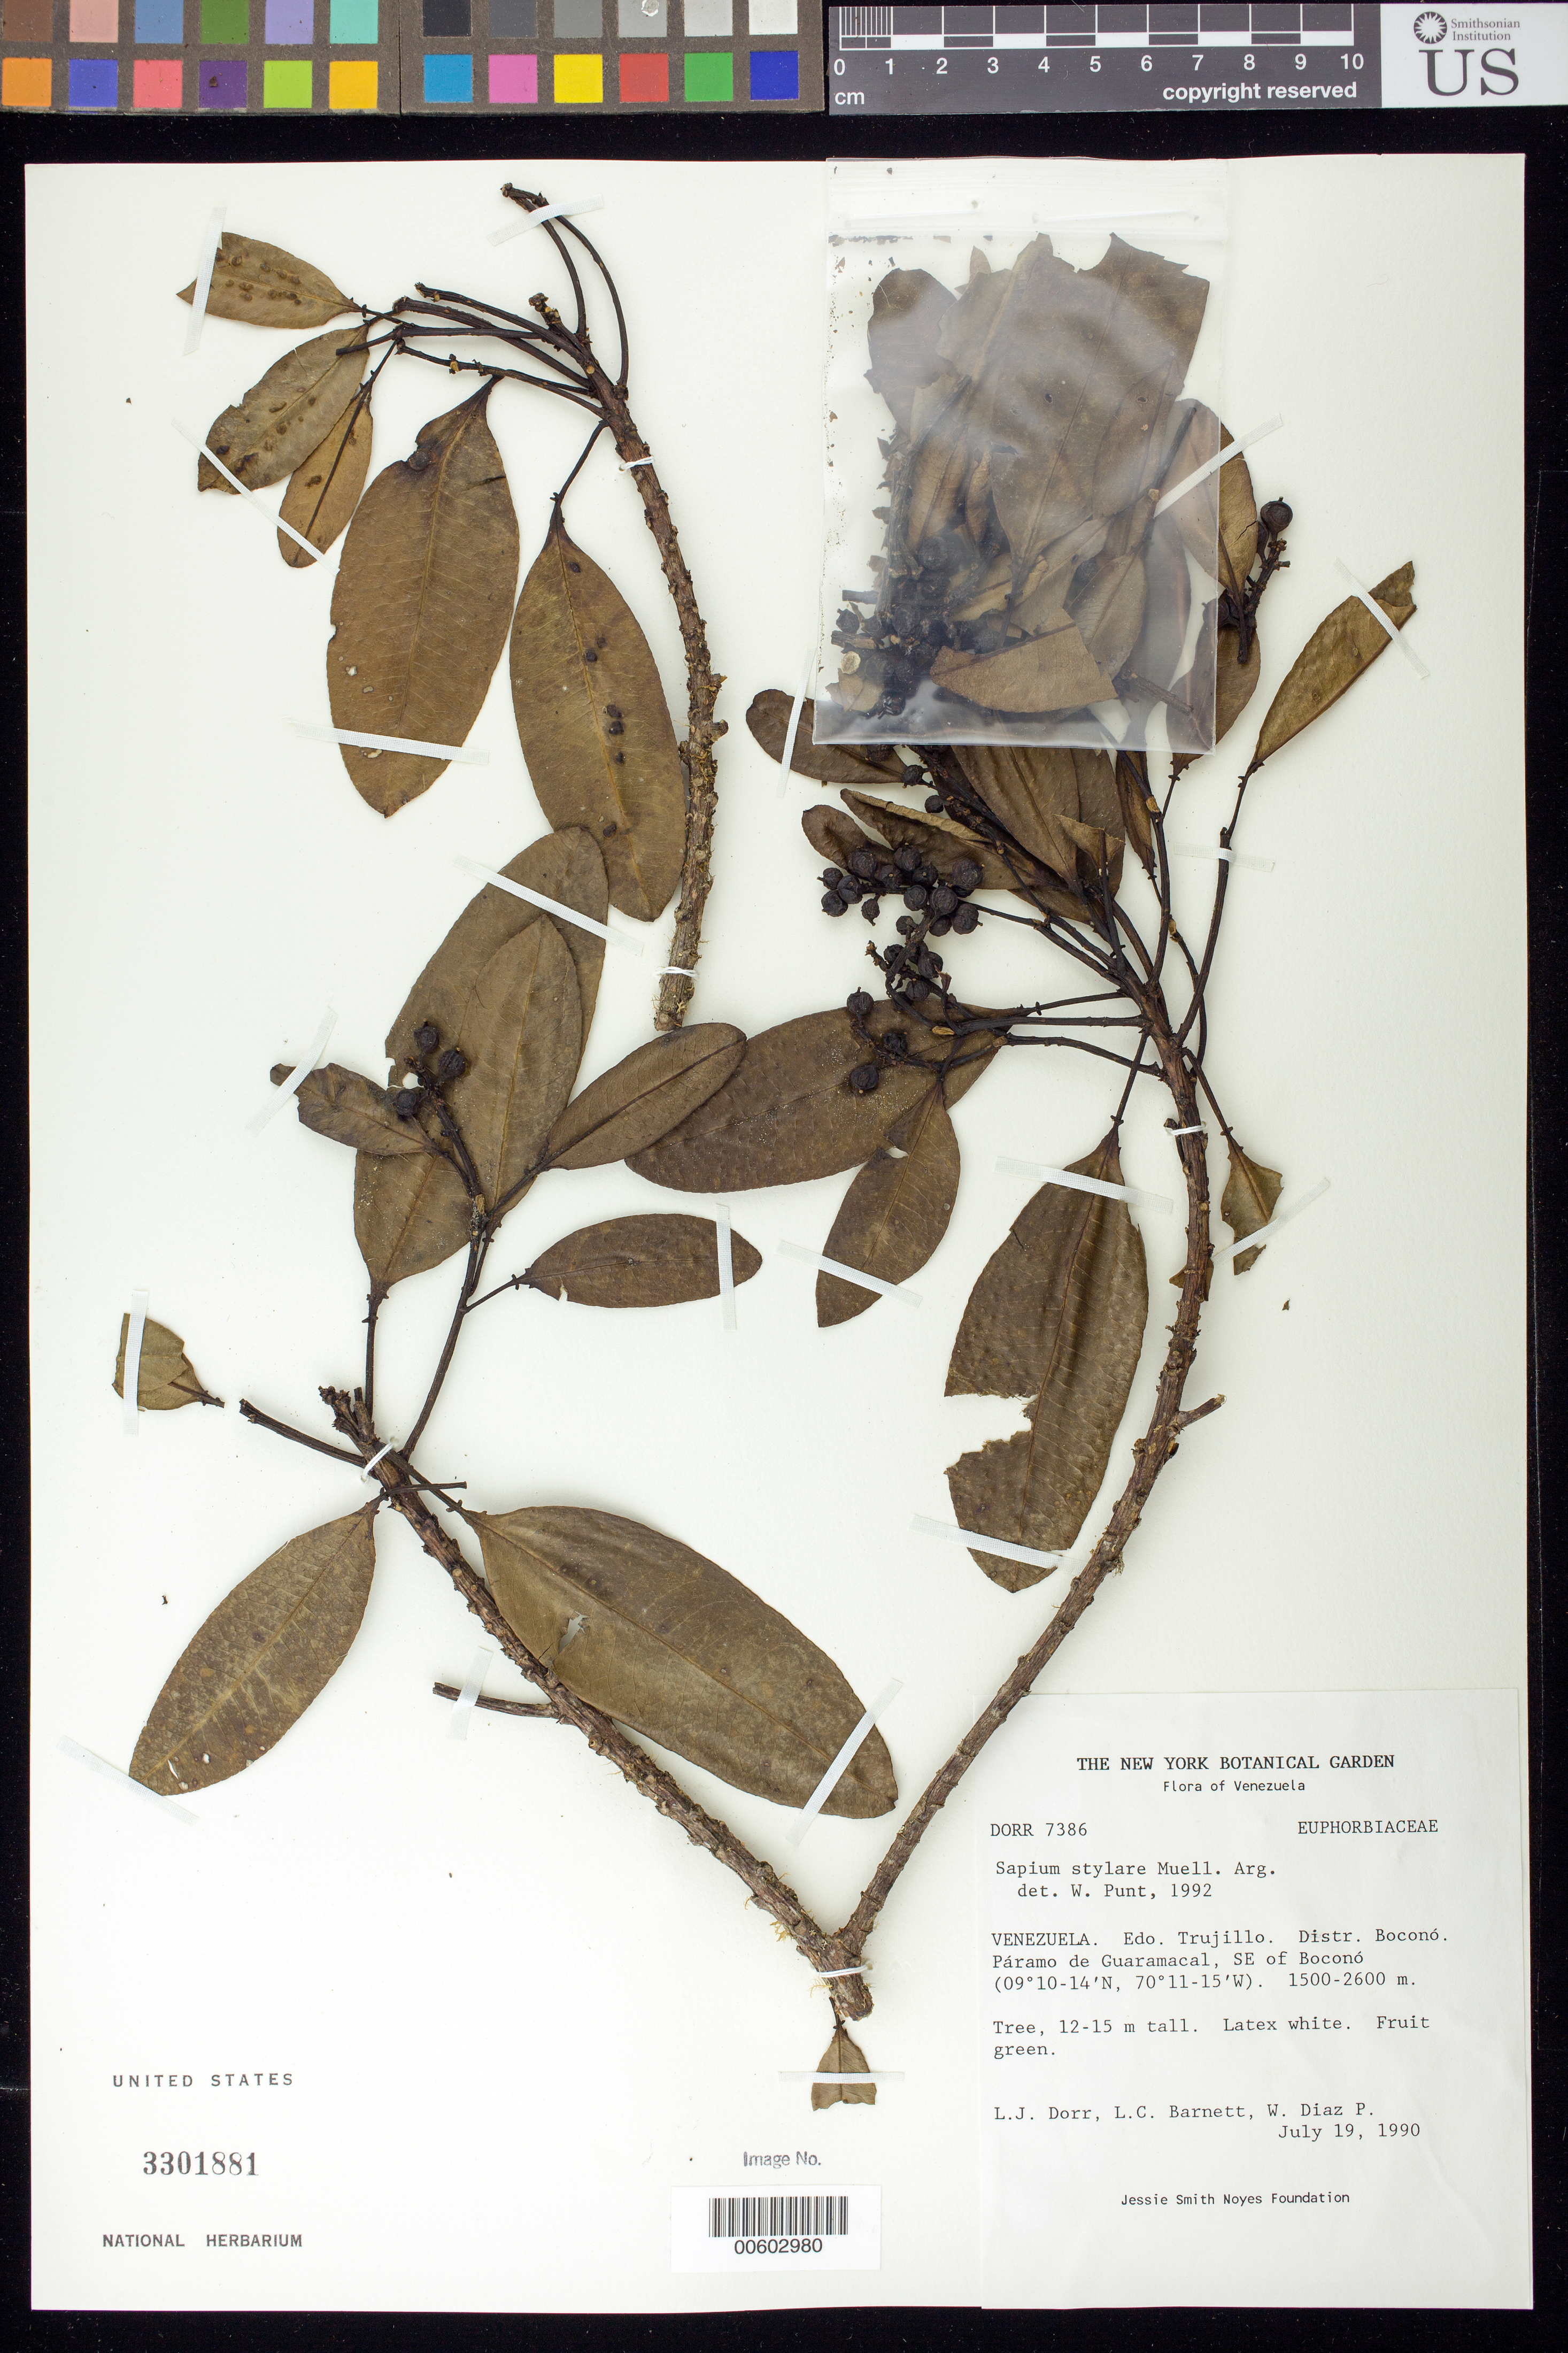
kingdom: Plantae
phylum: Tracheophyta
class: Magnoliopsida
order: Malpighiales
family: Euphorbiaceae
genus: Sapium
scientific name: Sapium stylare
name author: Müll. Arg.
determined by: Punt, W.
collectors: L. J. Dorr, L. C. Barnett & W. Díaz P.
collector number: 7386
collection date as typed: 19 Jul 1990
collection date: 1990-07-19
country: Venezuela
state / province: Trujillo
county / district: Boconó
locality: Páramo de Guaramacal, SE of Boconó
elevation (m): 1500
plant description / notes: NY, PORT, US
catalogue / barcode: US 3301881